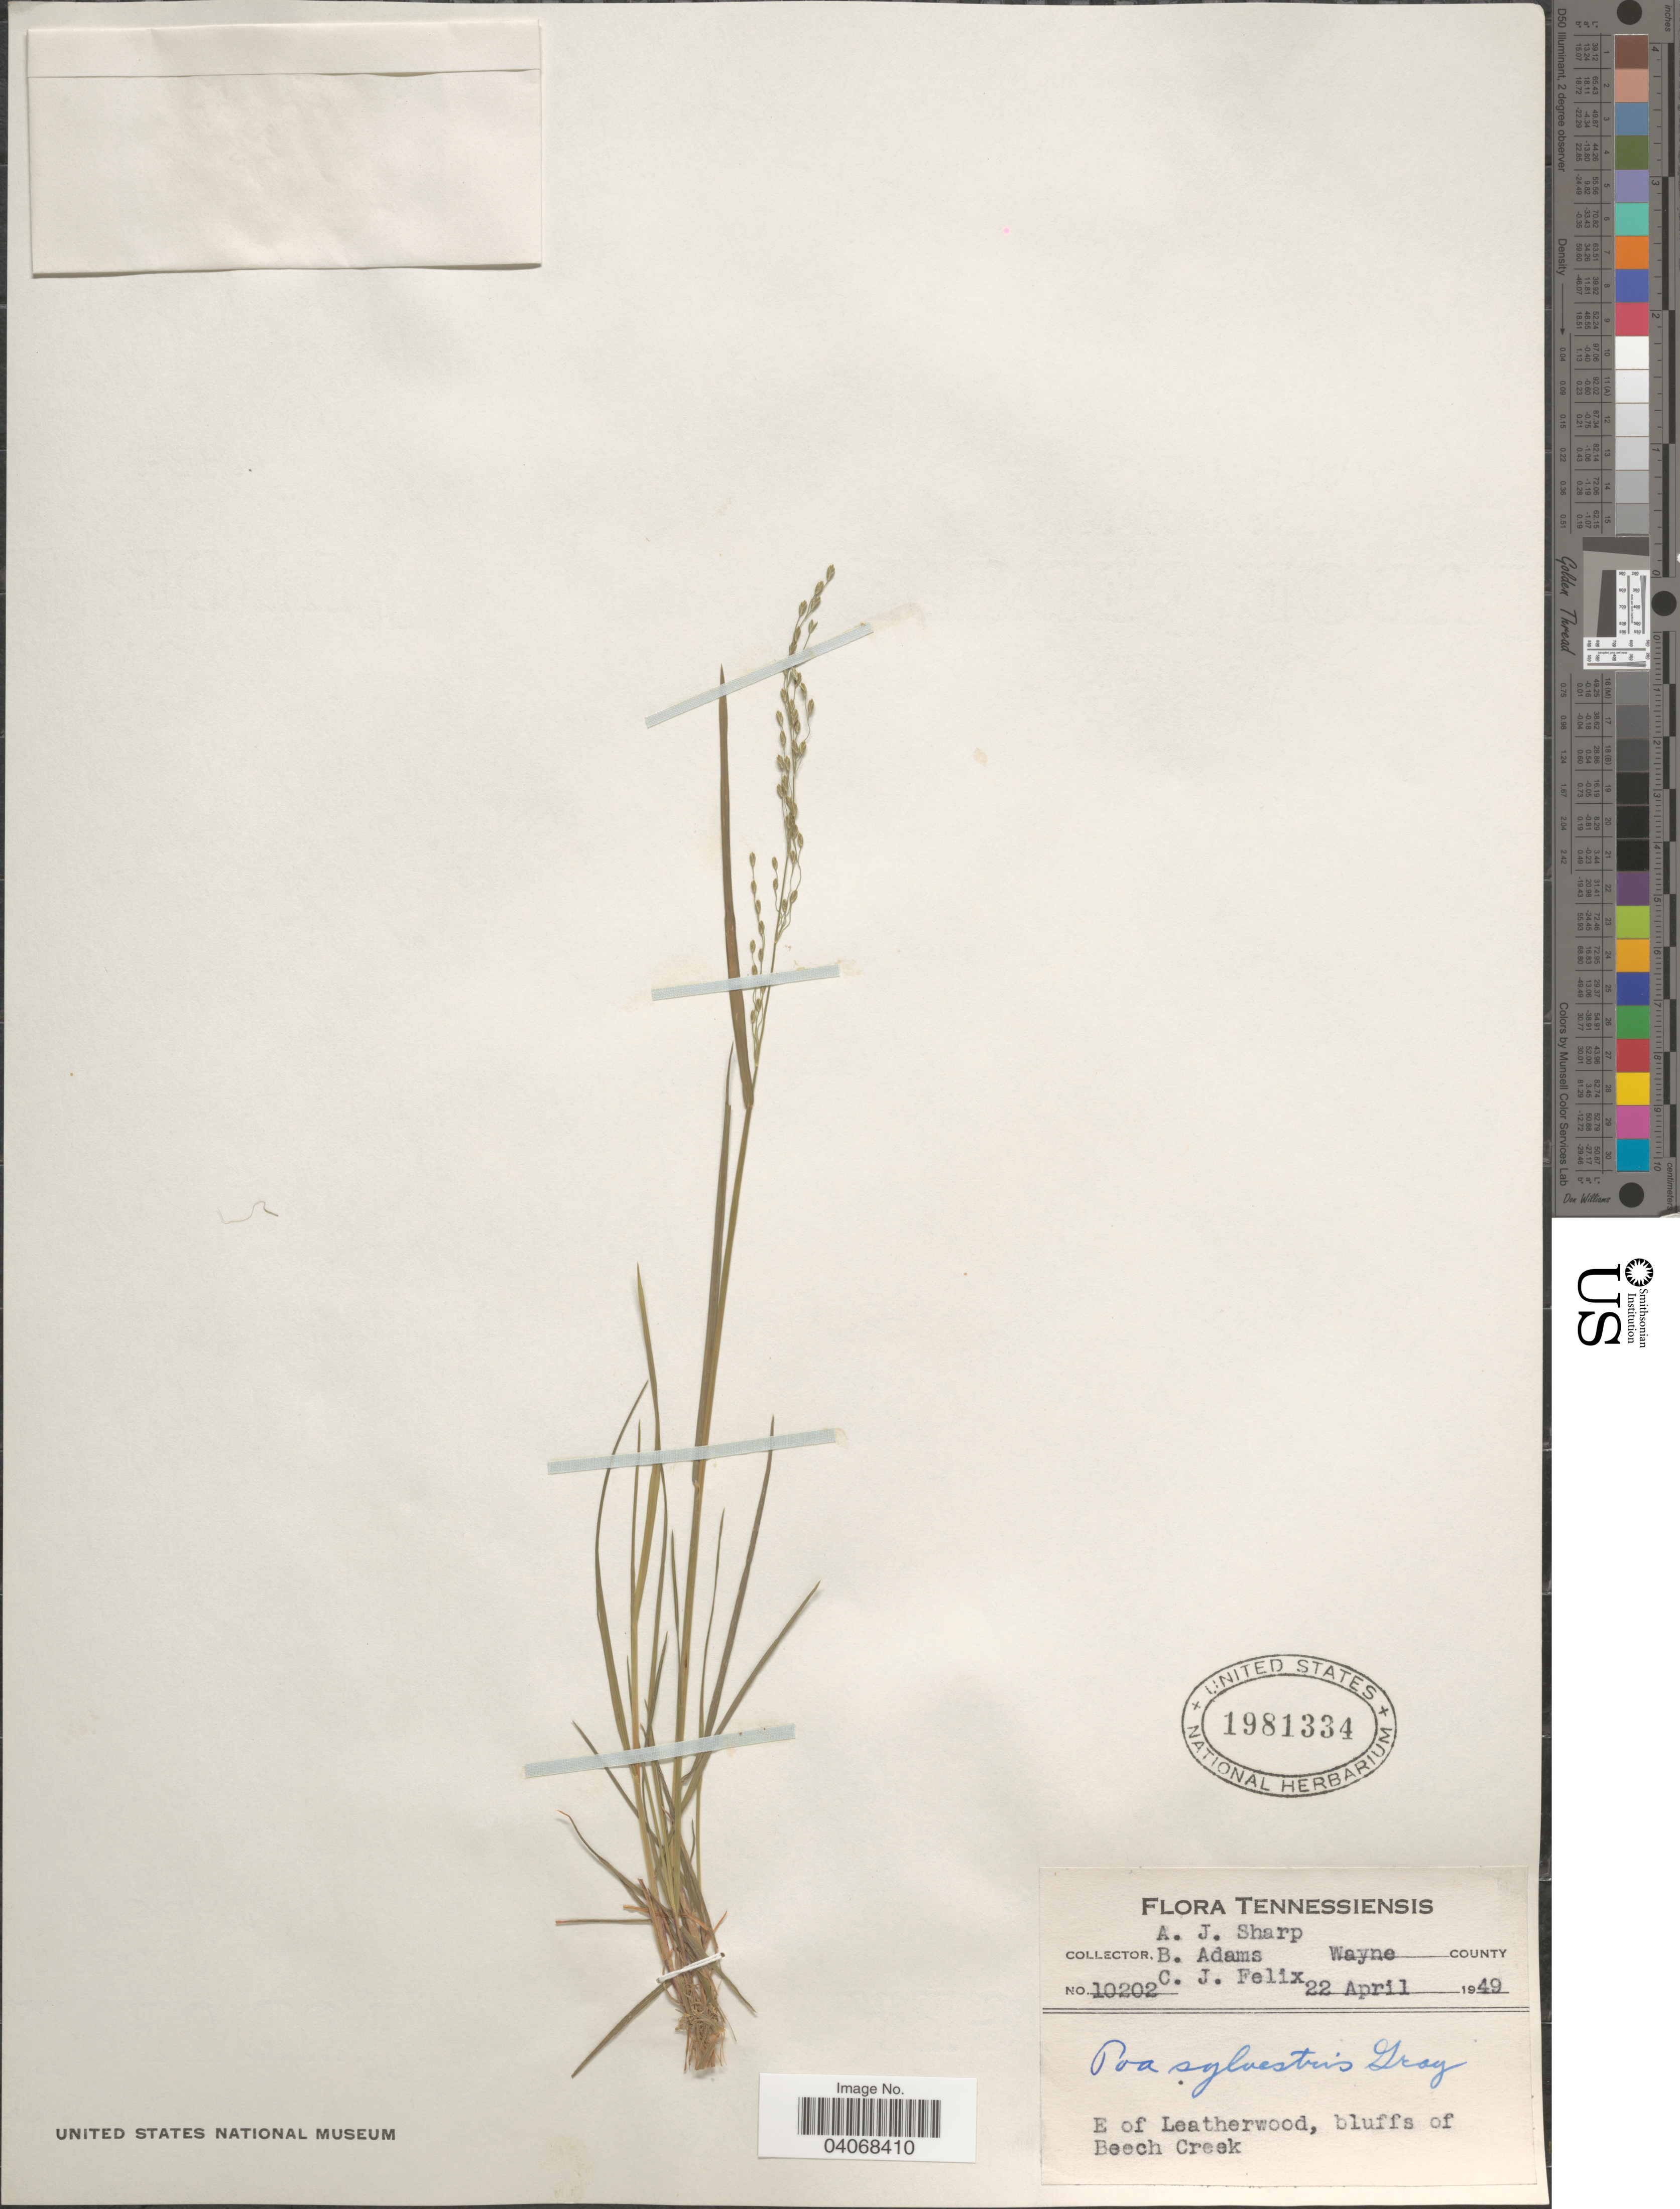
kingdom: Plantae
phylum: Tracheophyta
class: Liliopsida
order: Poales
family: Poaceae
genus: Poa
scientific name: Poa sylvestris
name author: A. Gray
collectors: A. J. Sharp, B. Adams & C. Felix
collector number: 10202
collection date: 1949-04-22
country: United States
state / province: Tennessee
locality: Wayne County. E of Leatherwood, bluffs of Beech Creek.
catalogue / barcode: US 1981334